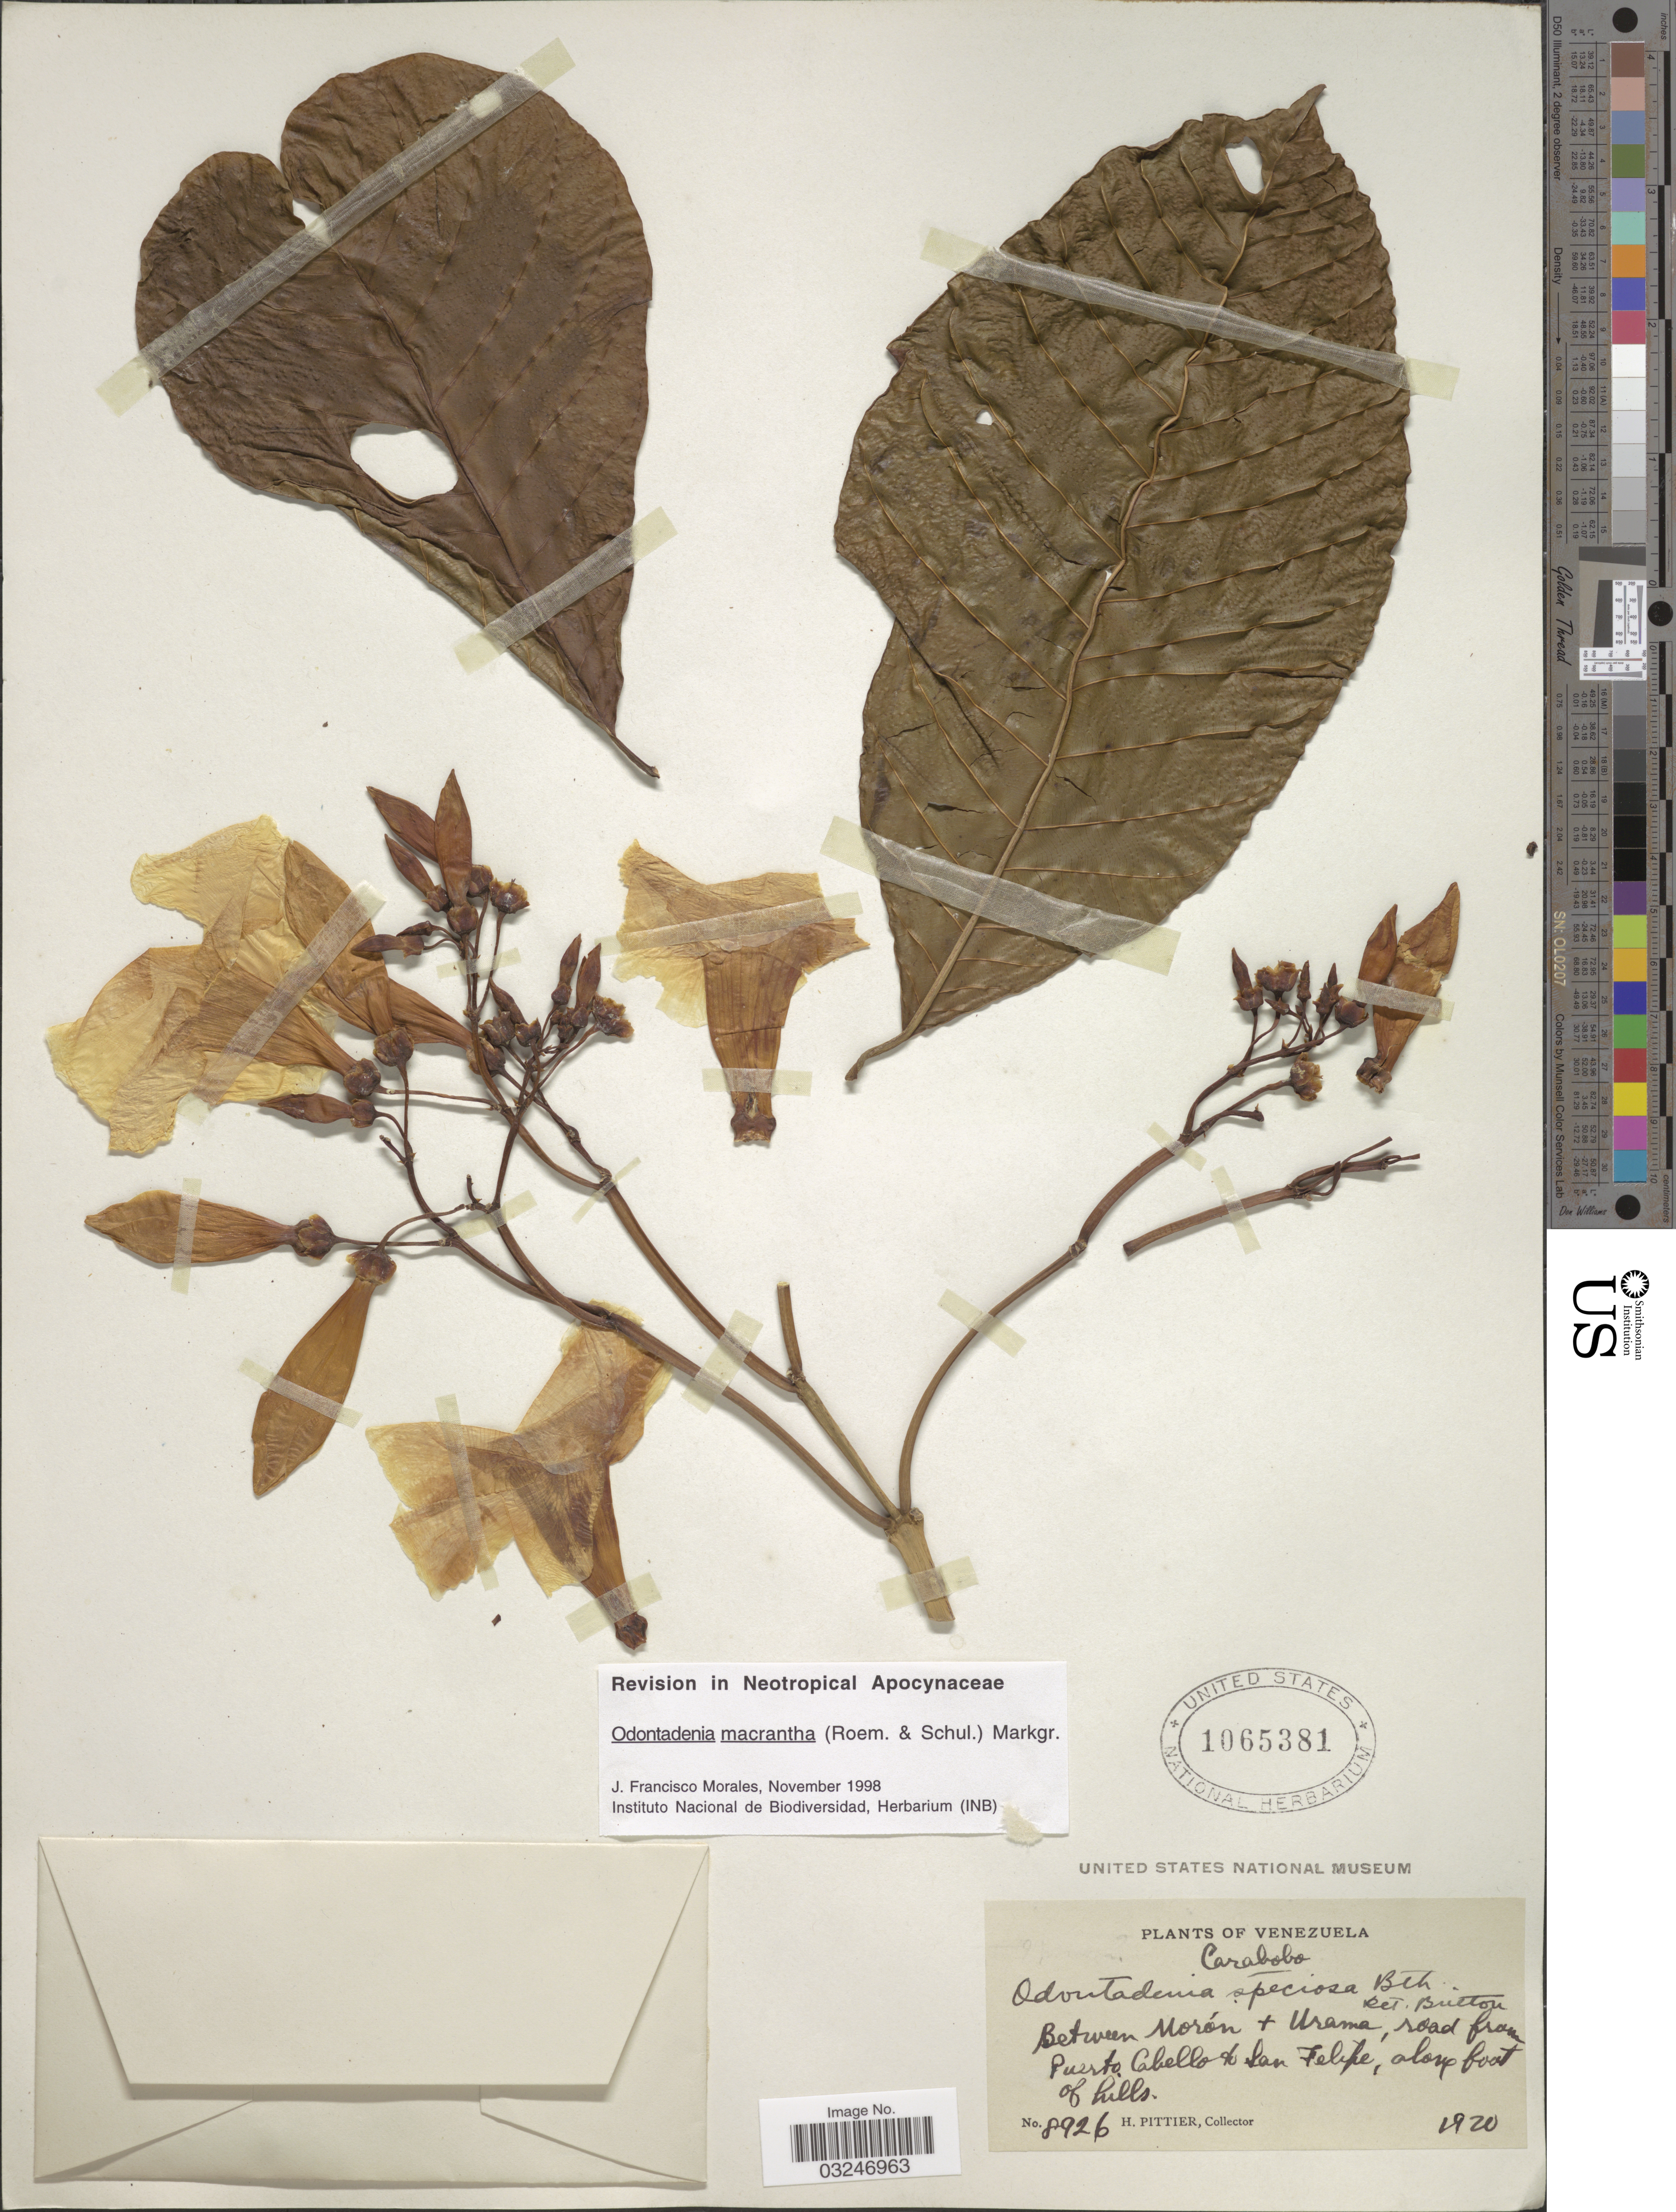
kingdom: Plantae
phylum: Tracheophyta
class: Magnoliopsida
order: Gentianales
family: Apocynaceae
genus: Odontadenia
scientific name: Odontadenia macrantha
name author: (Roem. & Schult.) Markgr.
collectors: H. F. Pittier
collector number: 8926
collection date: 1920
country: Venezuela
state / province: Carabobo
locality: Between Morón & Urama, road from Puerto Cabello to San Felipe.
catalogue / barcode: US 1065381